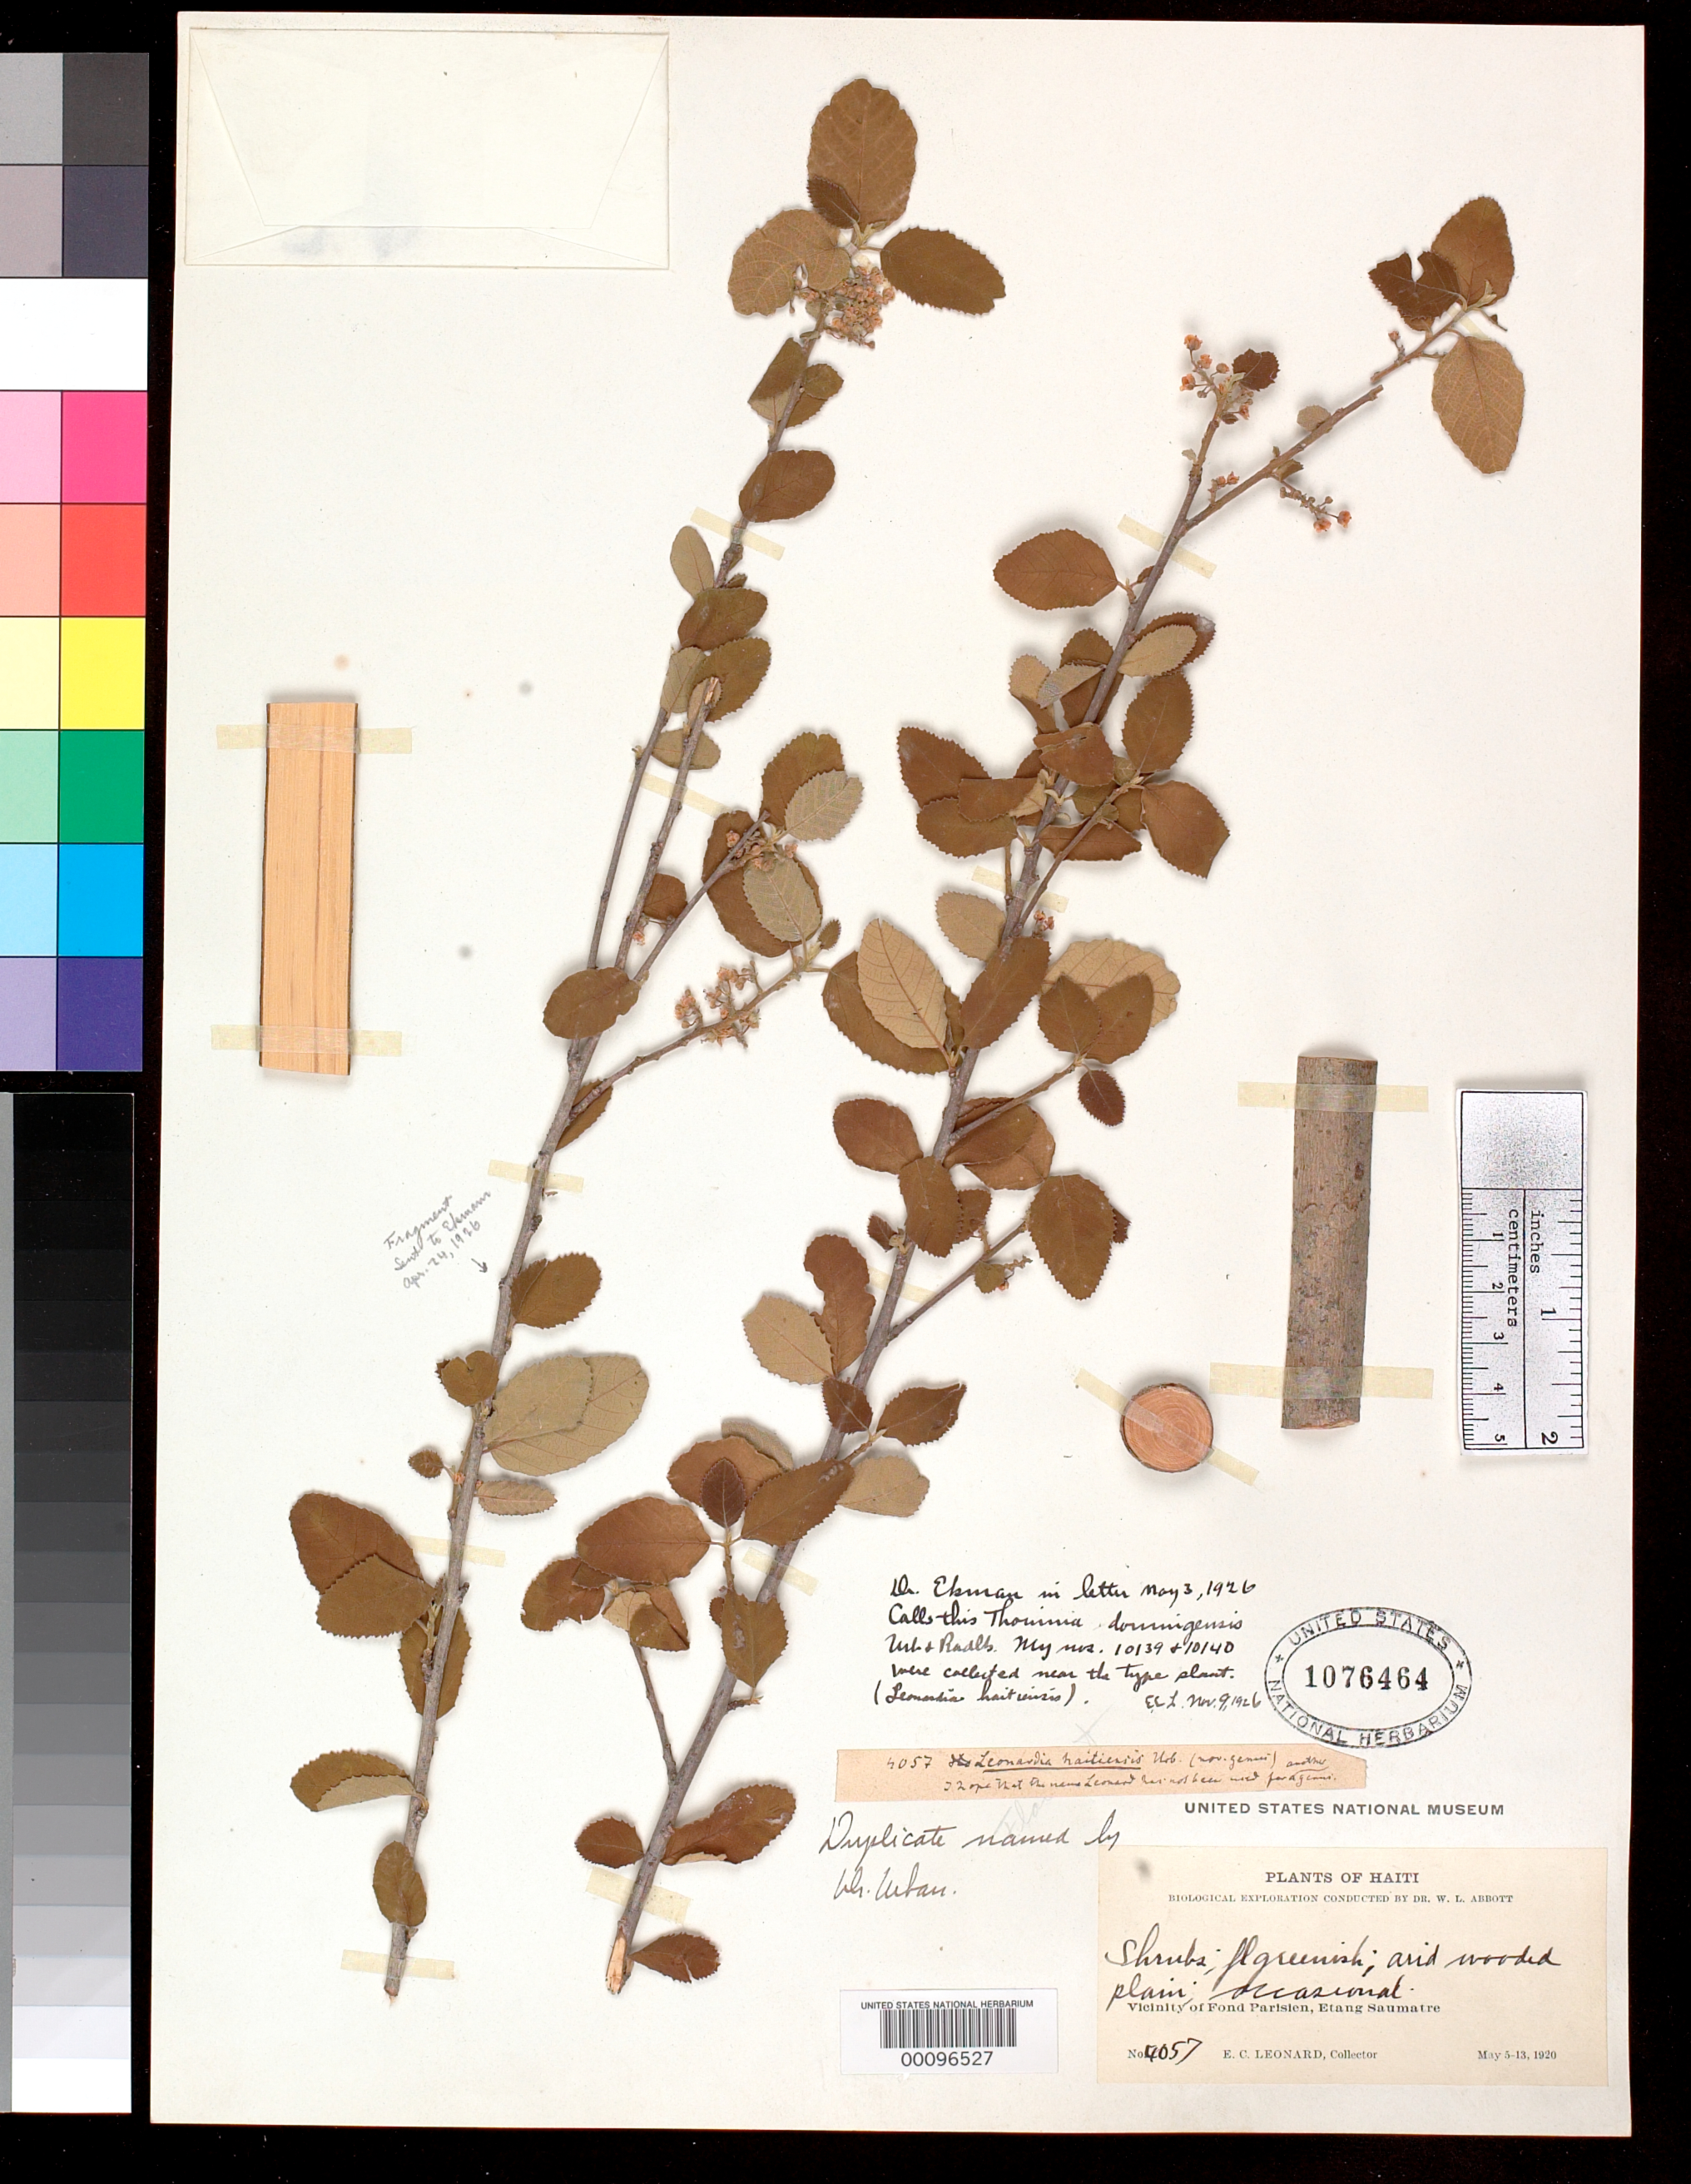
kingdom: Plantae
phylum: Tracheophyta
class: Magnoliopsida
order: Sapindales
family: Sapindaceae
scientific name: Leonardia haitiensis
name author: Urb.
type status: Isotype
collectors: E. C. Leonard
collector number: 4057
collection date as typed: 05 May 1920 to 13 May 1920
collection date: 1920-05-05/1920-05-13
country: Haiti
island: Hispaniola Island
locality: Near Fond Parisien, San Matre Lake.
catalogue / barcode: US 1076464